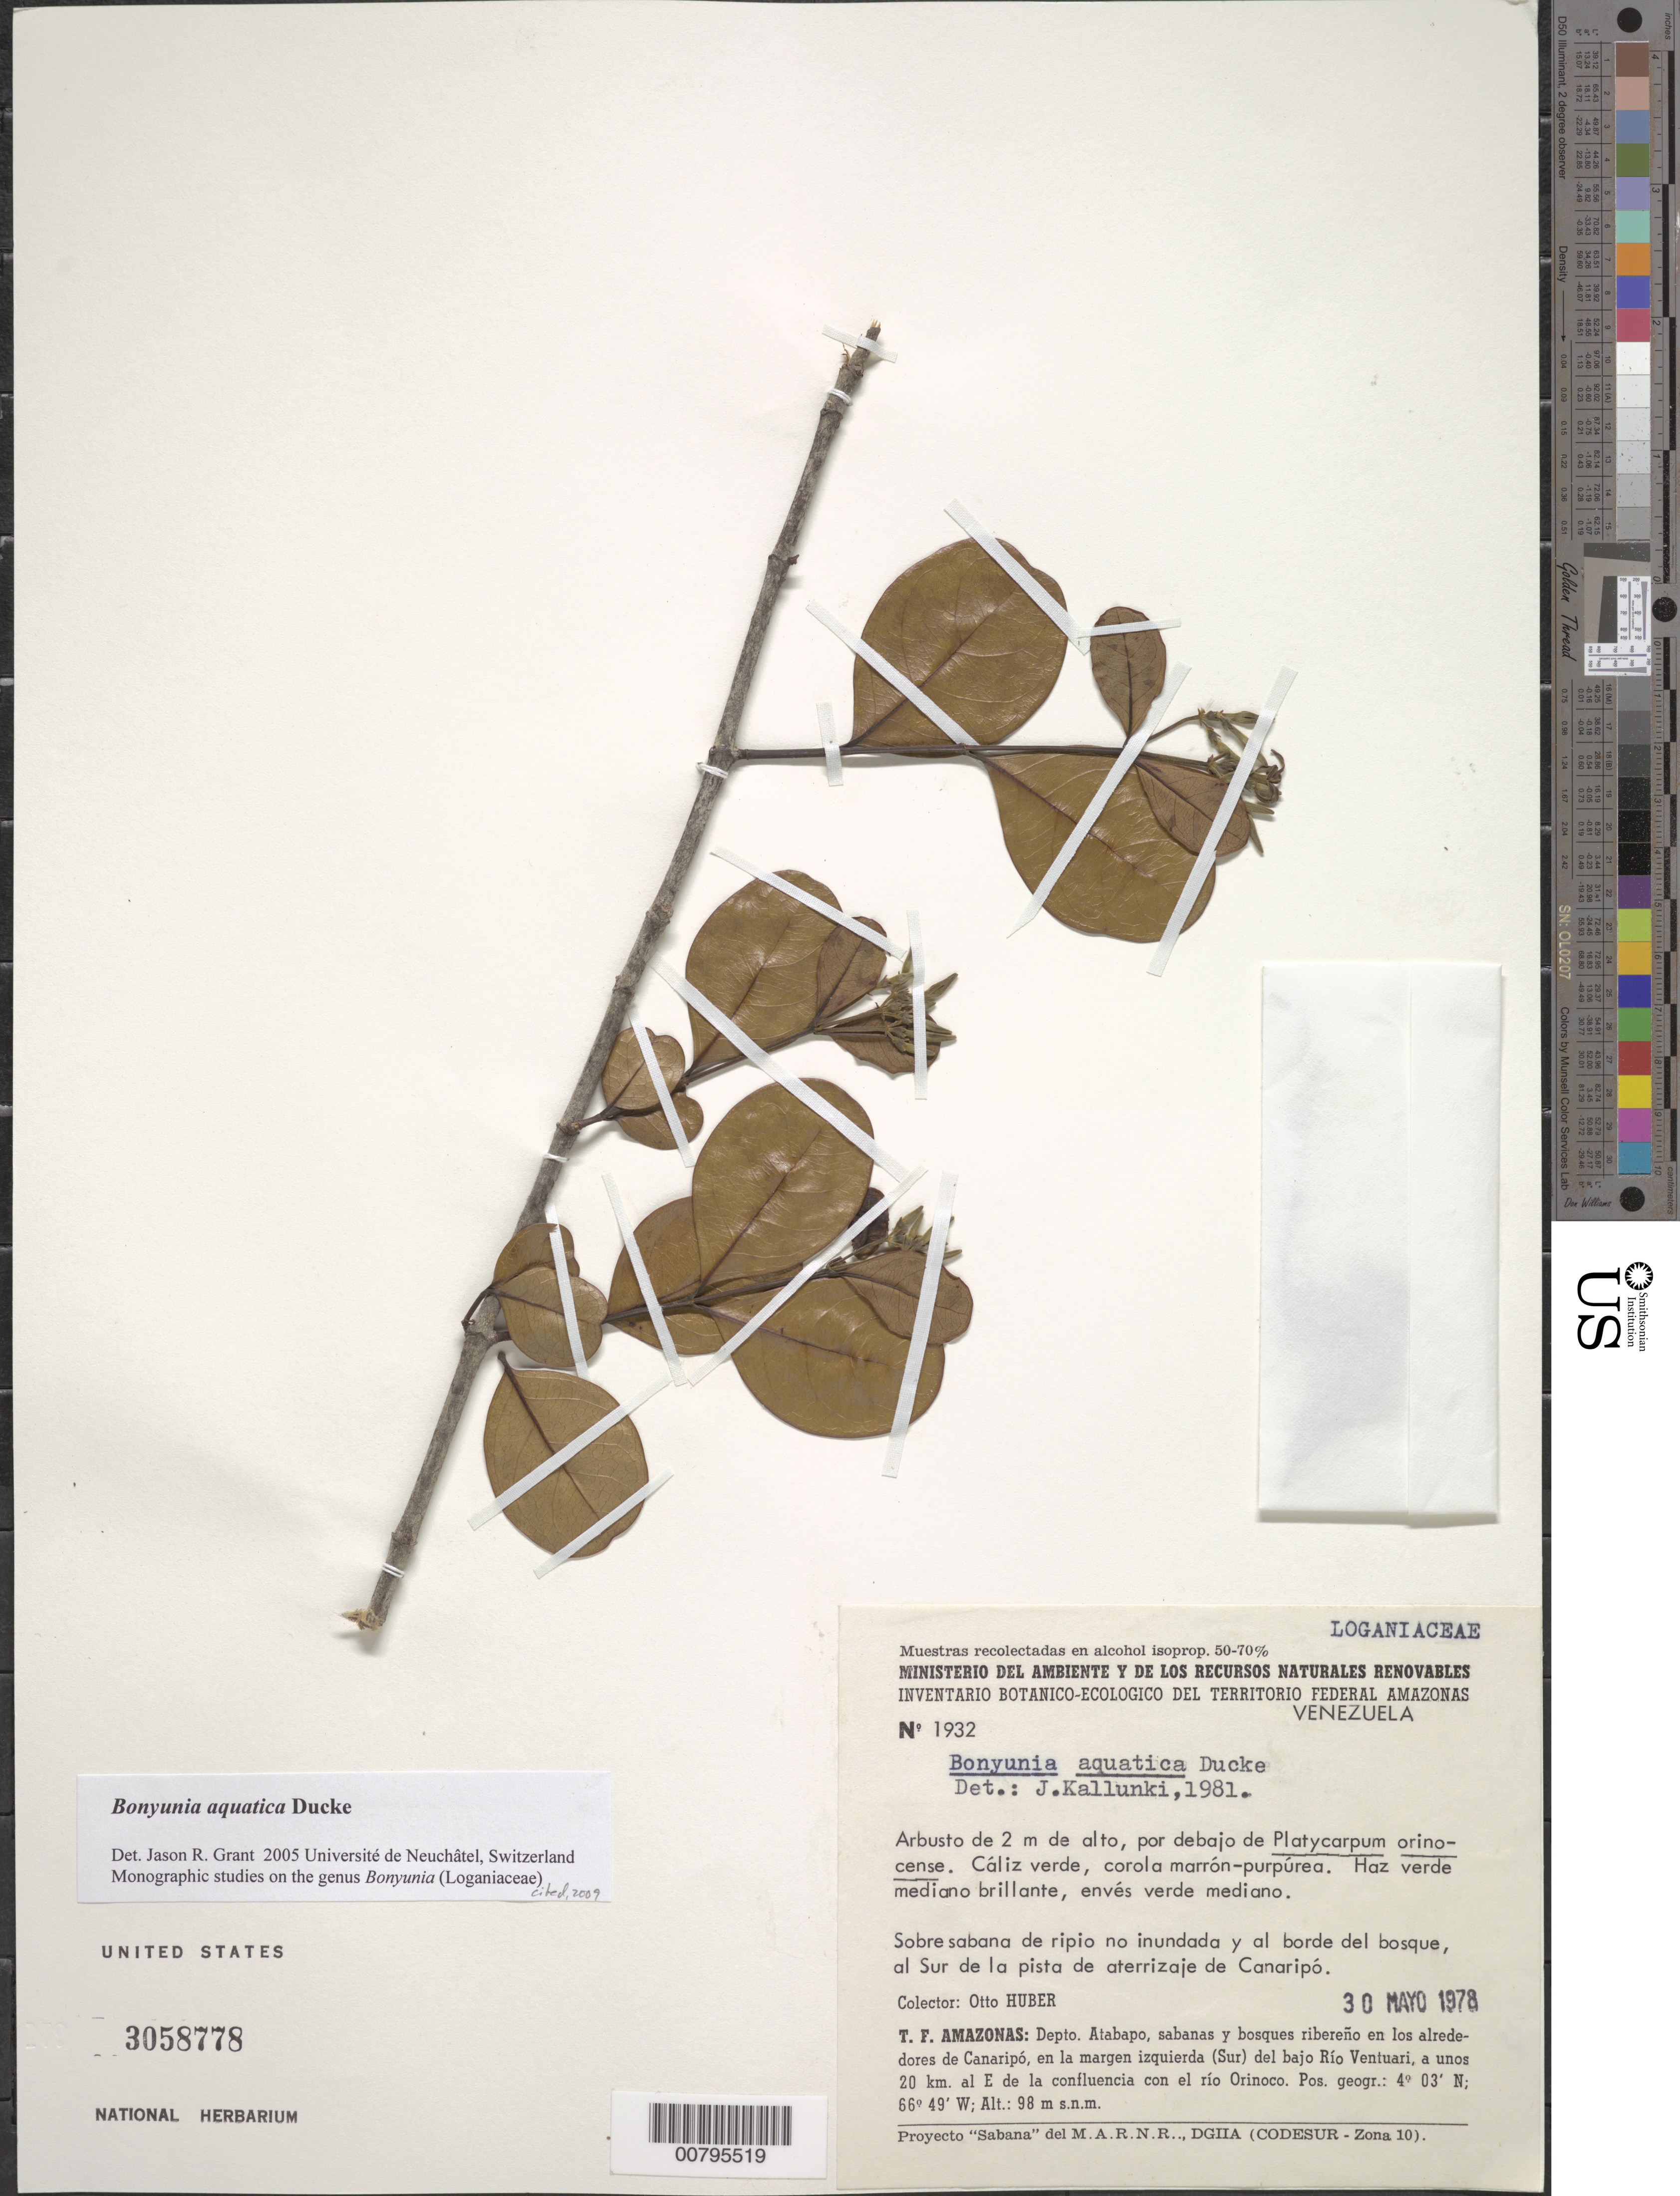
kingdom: Plantae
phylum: Tracheophyta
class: Magnoliopsida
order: Gentianales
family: Loganiaceae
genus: Bonyunia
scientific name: Bonyunia aquatica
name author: Ducke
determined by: Kallunki, Jacquelyn A.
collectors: O. Huber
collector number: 1932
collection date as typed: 30-May-78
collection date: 1978-05-30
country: Venezuela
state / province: Amazonas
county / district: Atabapo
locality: Canaripó, S del Bajo Río Ventuari, 20 km E de la confluencia con el Río Orinoco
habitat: Sobre sabana de ripio no inundada y al borde del bosque, al Sur de la pista de aterrizaje de Canaripo.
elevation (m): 98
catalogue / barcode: US 3058778